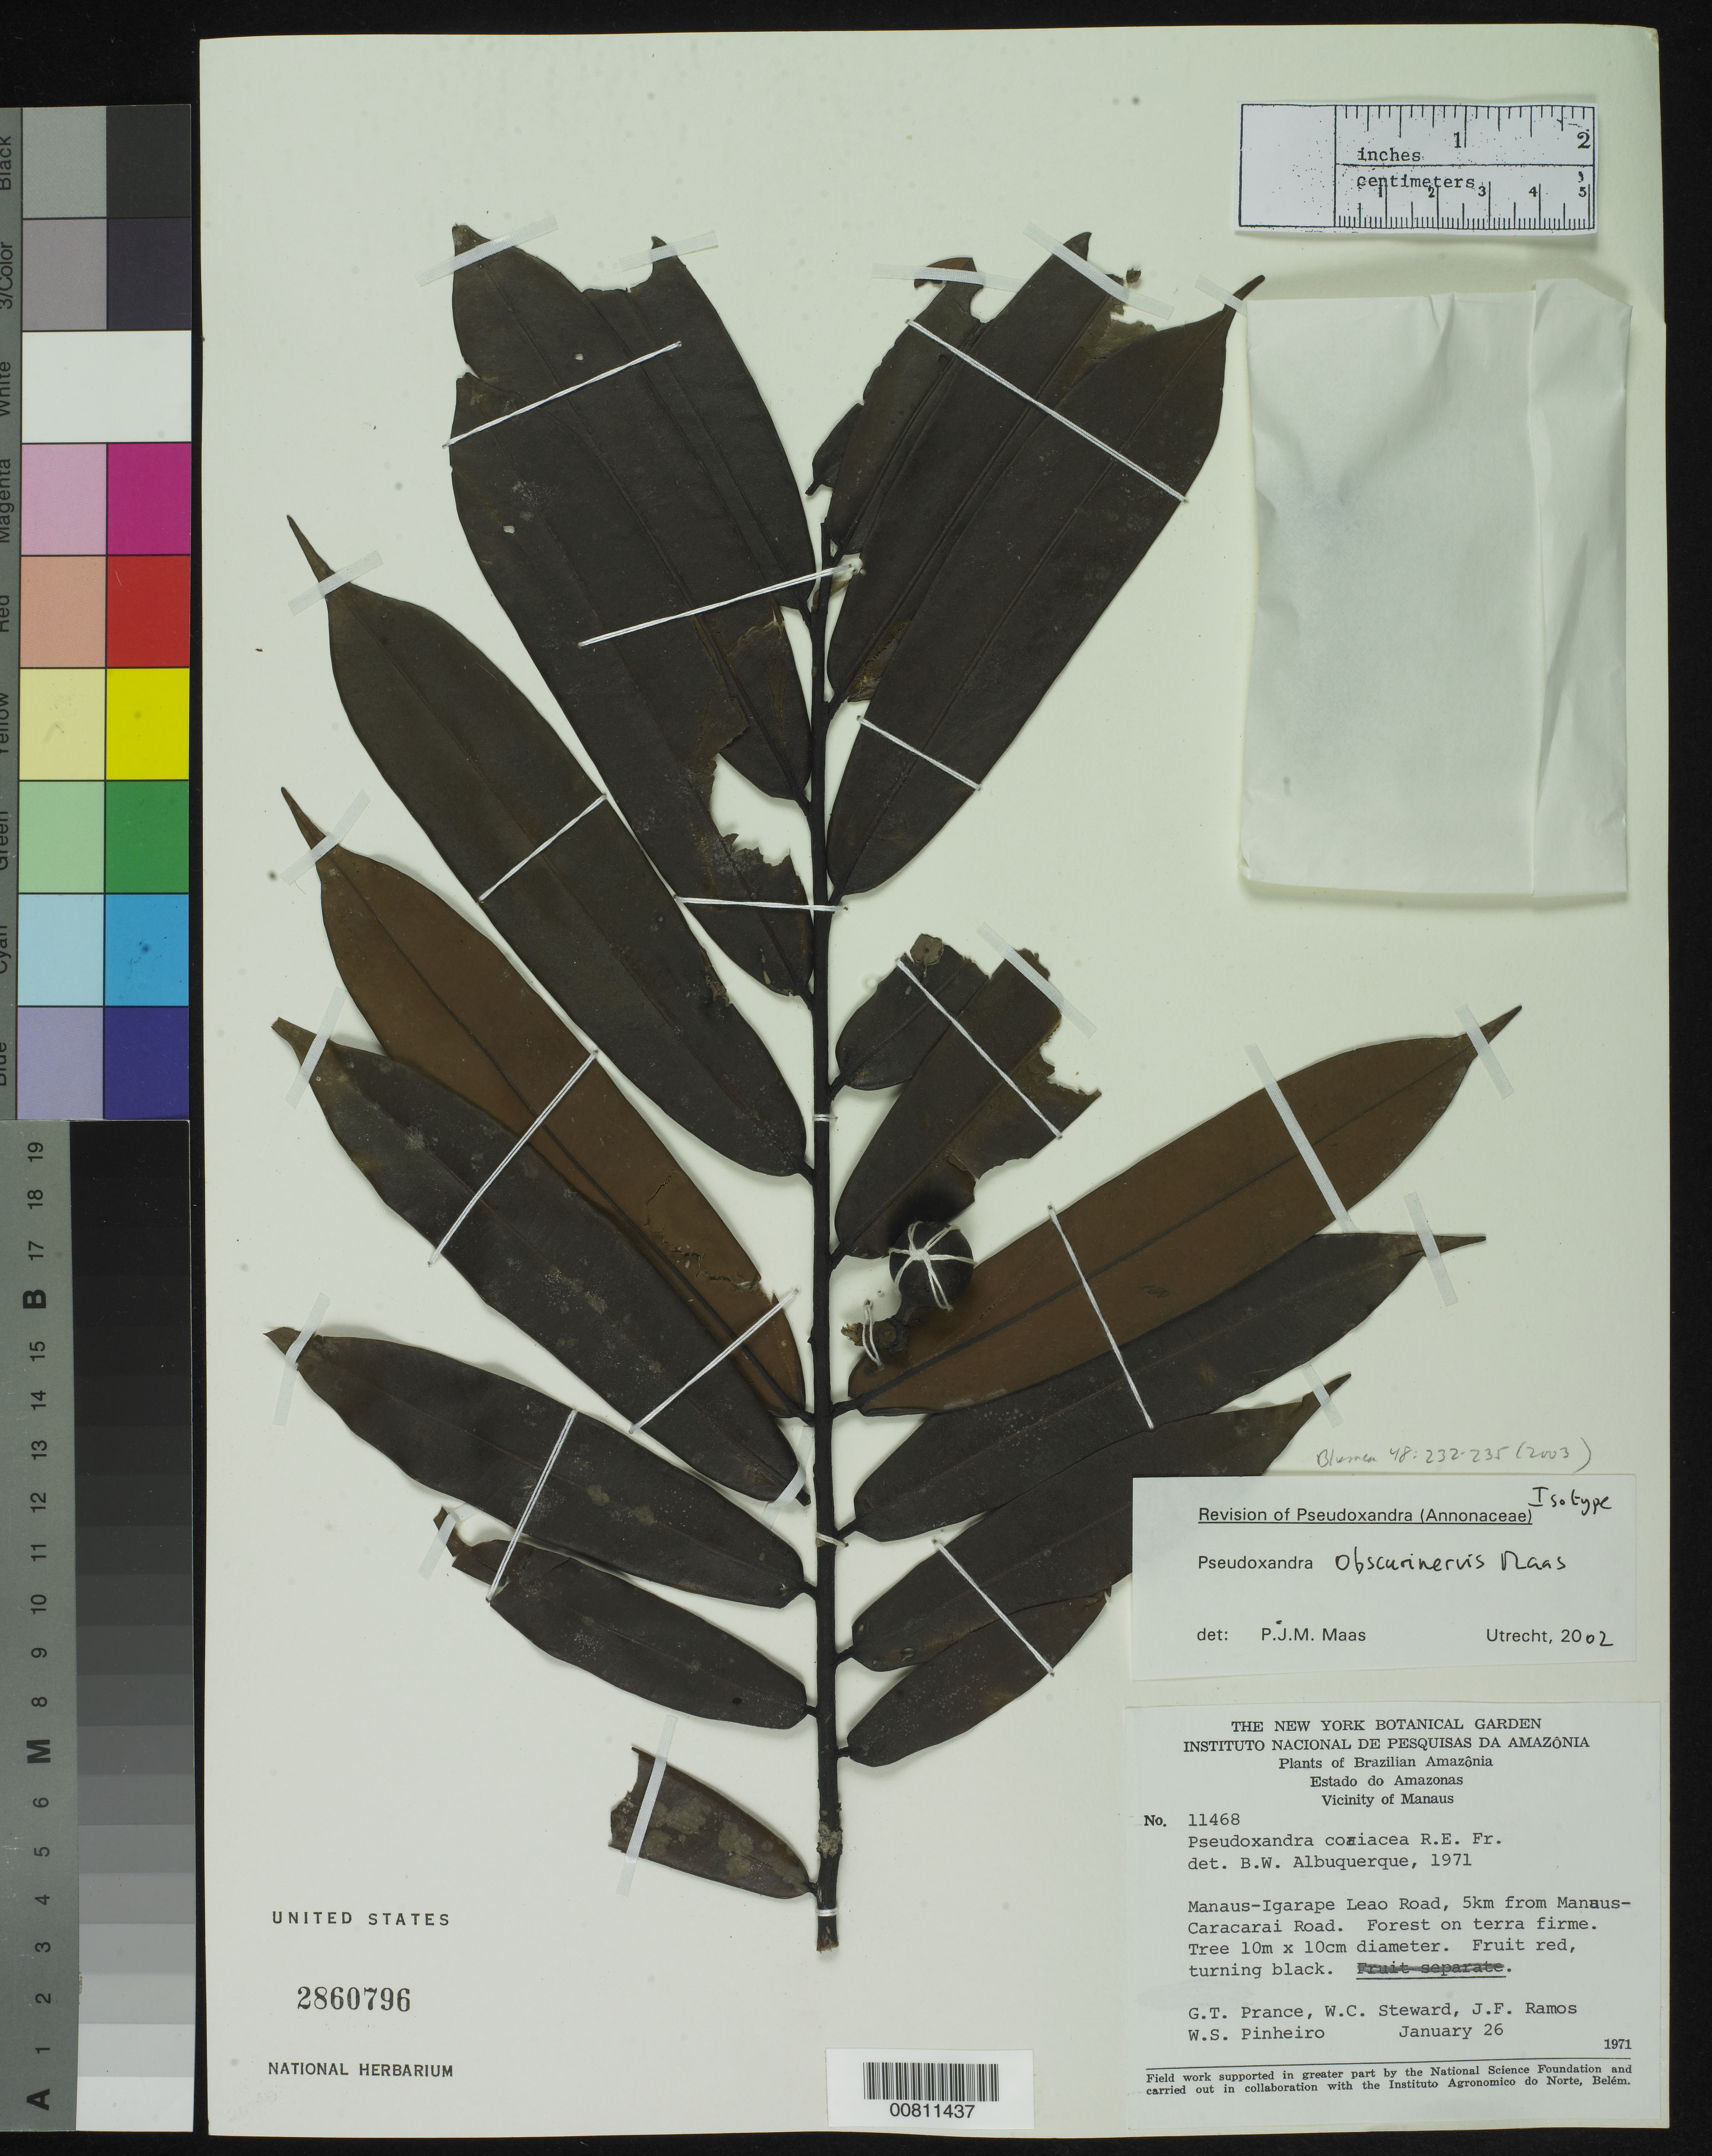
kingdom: Plantae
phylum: Tracheophyta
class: Magnoliopsida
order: Magnoliales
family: Annonaceae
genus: Pseudoxandra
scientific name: Pseudoxandra obscurinervis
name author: Maas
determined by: Maas, Paul J. M.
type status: Isotype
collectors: G. T. Prance, W. C. Steward, J. F. Ramos & W. S. Pinheiro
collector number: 11468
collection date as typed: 26 Jan 1971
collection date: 1971-01-26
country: Brazil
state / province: Amazonas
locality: Estado do Amazonas, vicinity of Manaus. Manaus-Igarape Leao Road, 5 km from Manaus-Caracarai Road.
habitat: Forest on terra firme.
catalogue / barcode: US 2860796